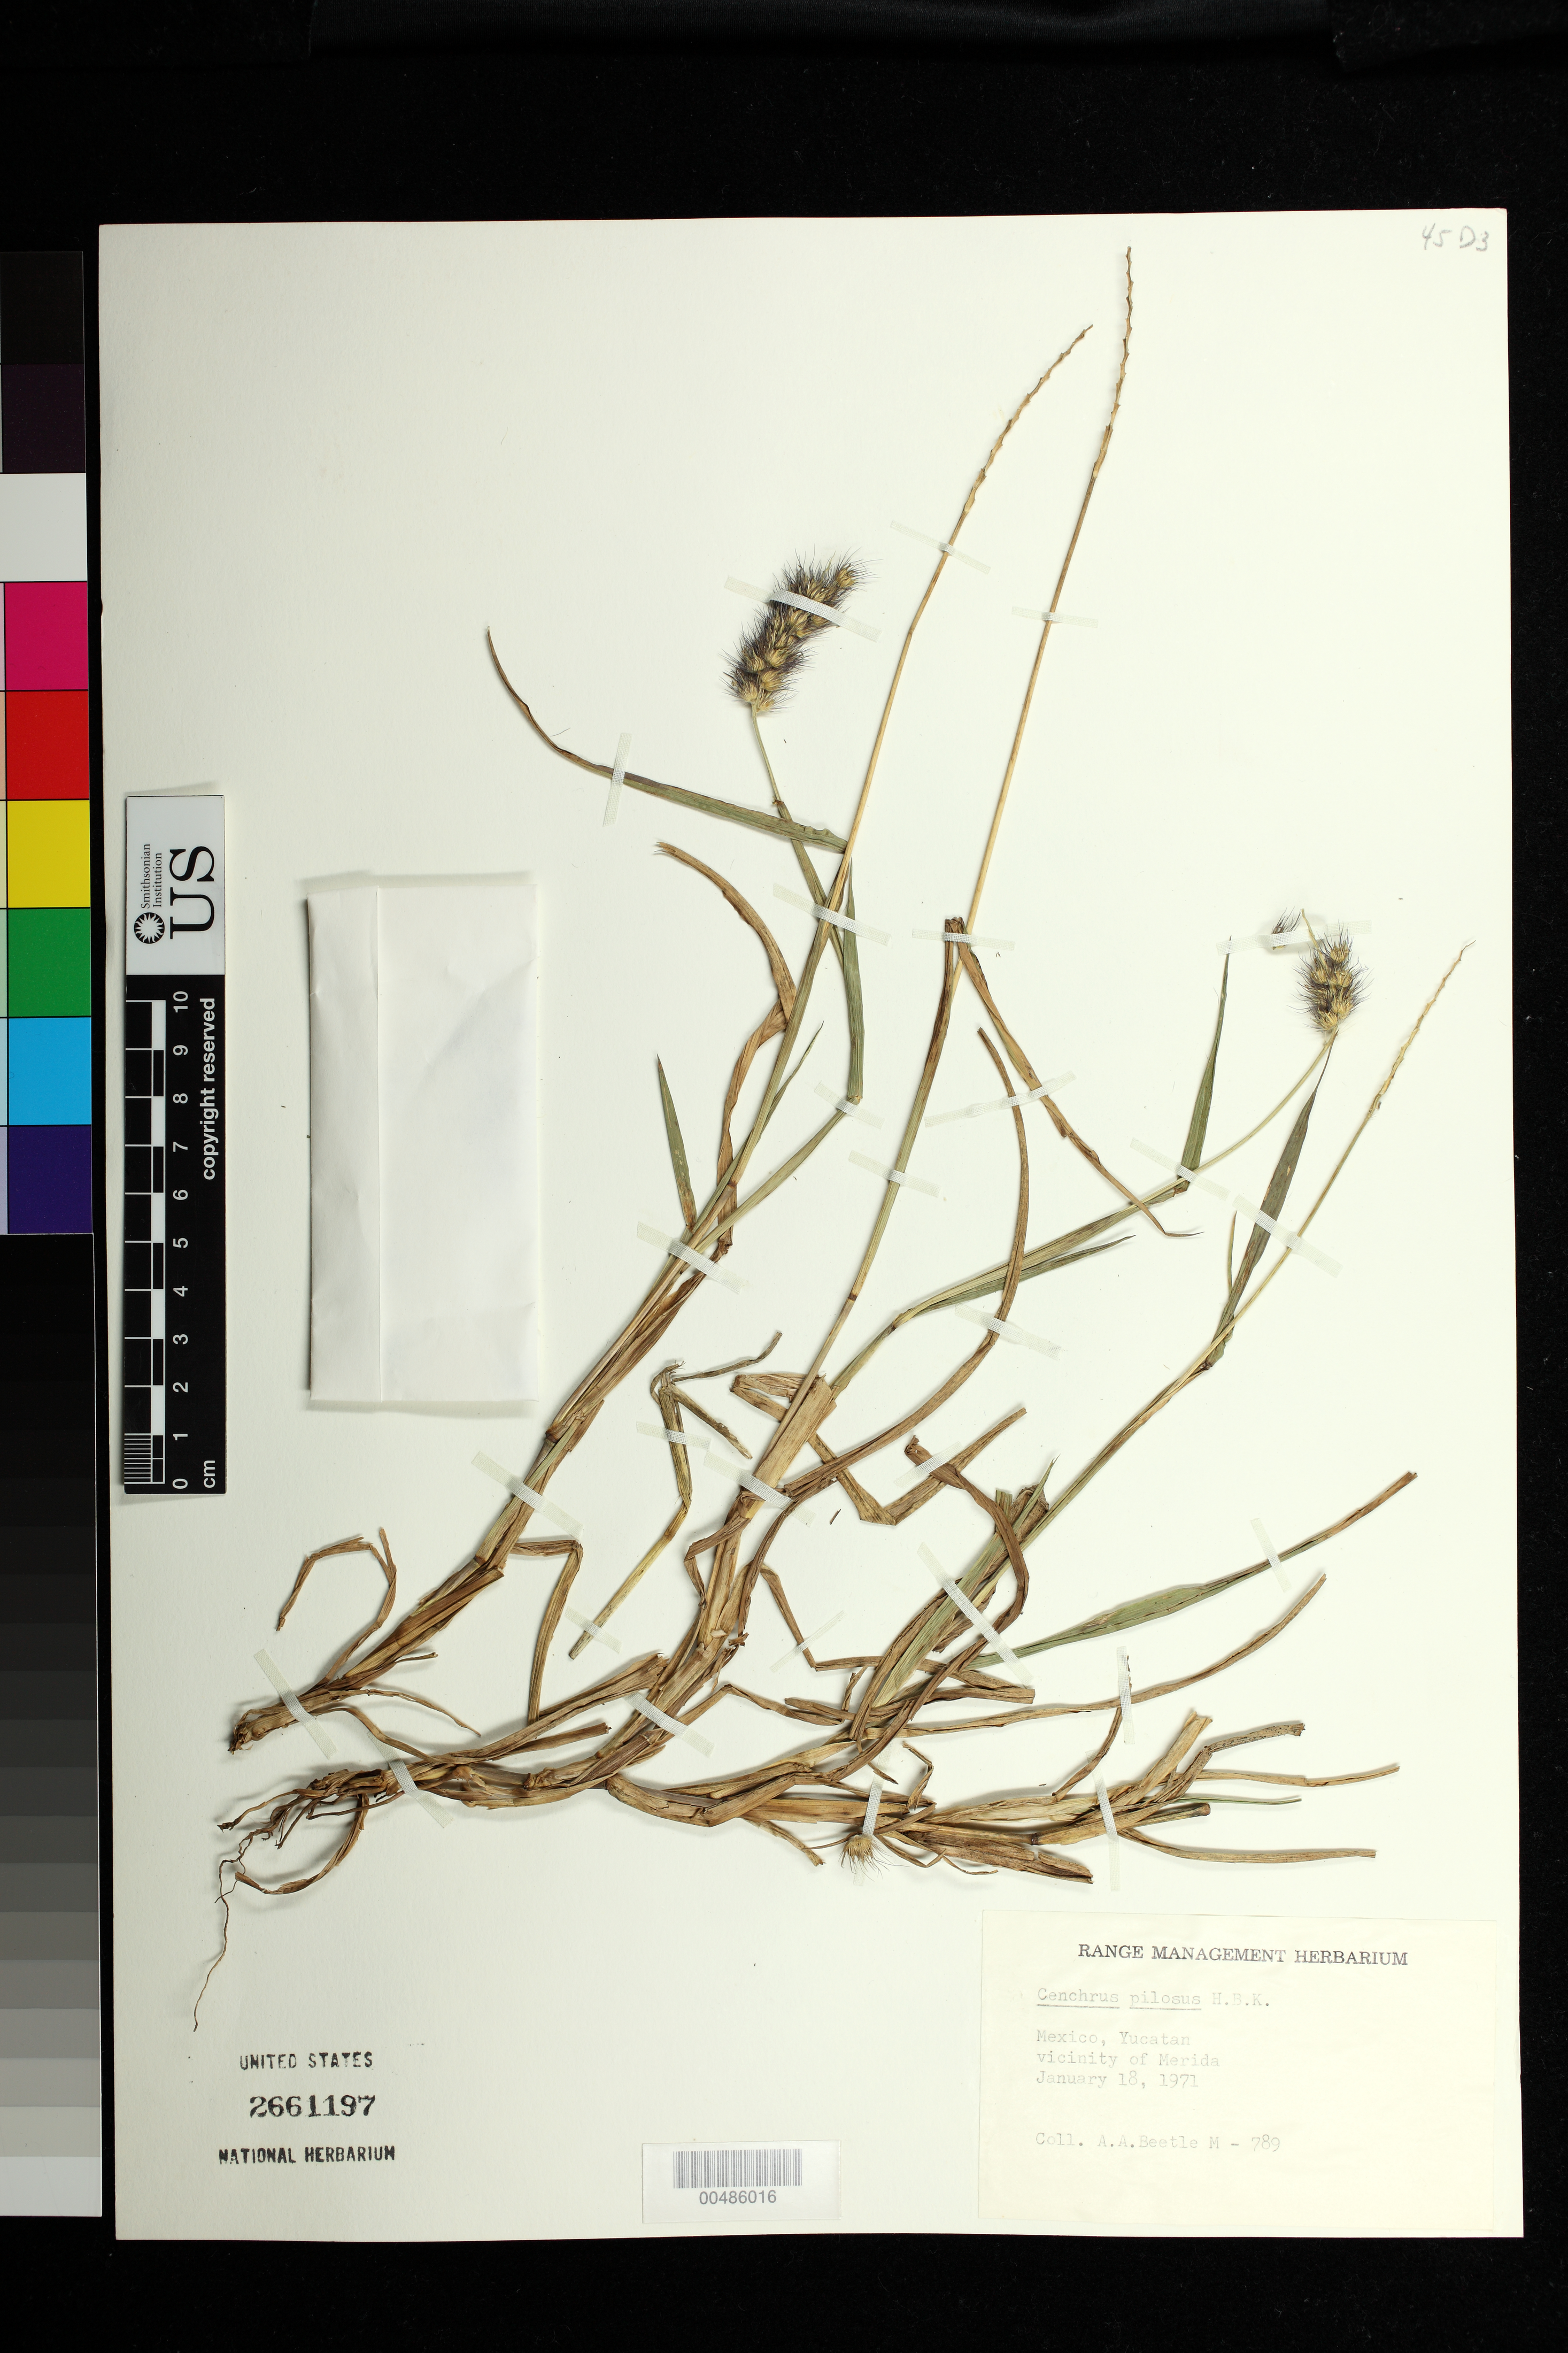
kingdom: Plantae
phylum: Tracheophyta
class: Liliopsida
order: Poales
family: Poaceae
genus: Cenchrus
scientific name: Cenchrus pilosus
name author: Kunth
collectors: A. A. Beetle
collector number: M-789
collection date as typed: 18 Jan 1971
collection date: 1971-01-18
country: Mexico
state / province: Yucatan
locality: Vicinity of Merida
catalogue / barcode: US 2661197